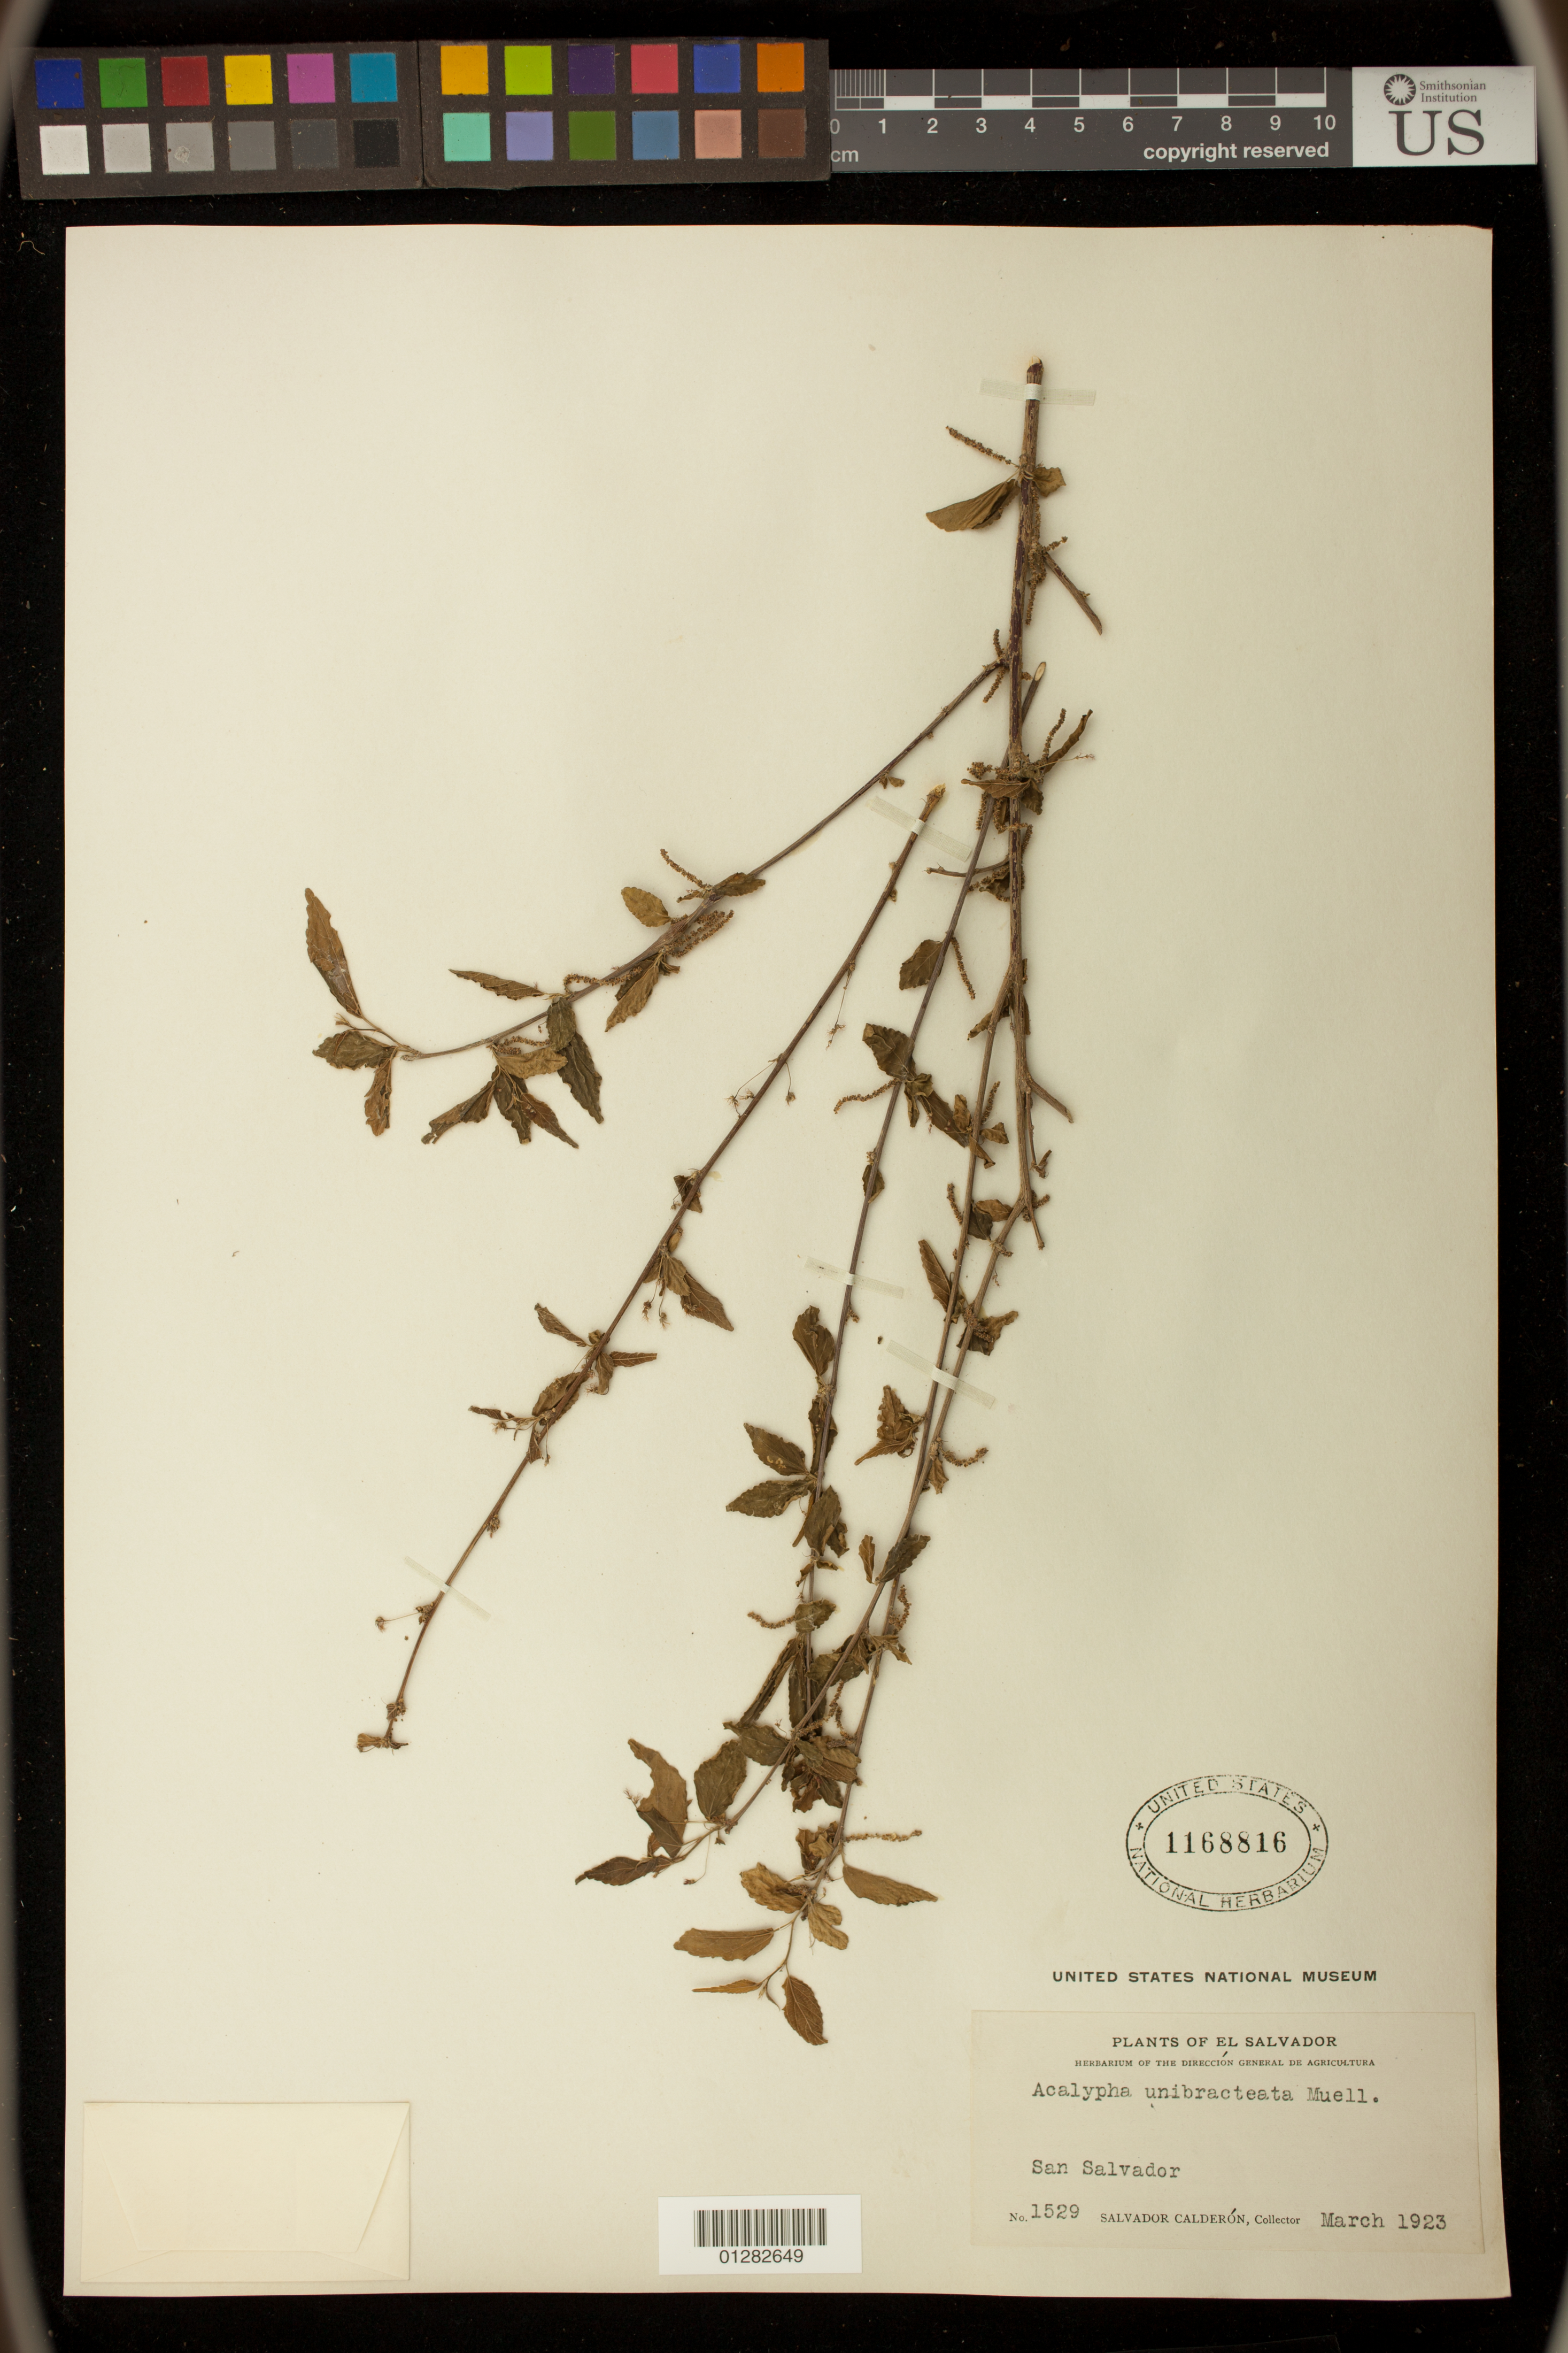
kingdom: Plantae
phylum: Tracheophyta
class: Magnoliopsida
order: Malpighiales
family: Euphorbiaceae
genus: Acalypha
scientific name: Acalypha unibracteata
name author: Müll. Arg.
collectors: J. D. Dwyer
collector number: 1529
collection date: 1923-03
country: El Salvador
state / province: San Salvador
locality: San Salvador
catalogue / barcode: US 1168816